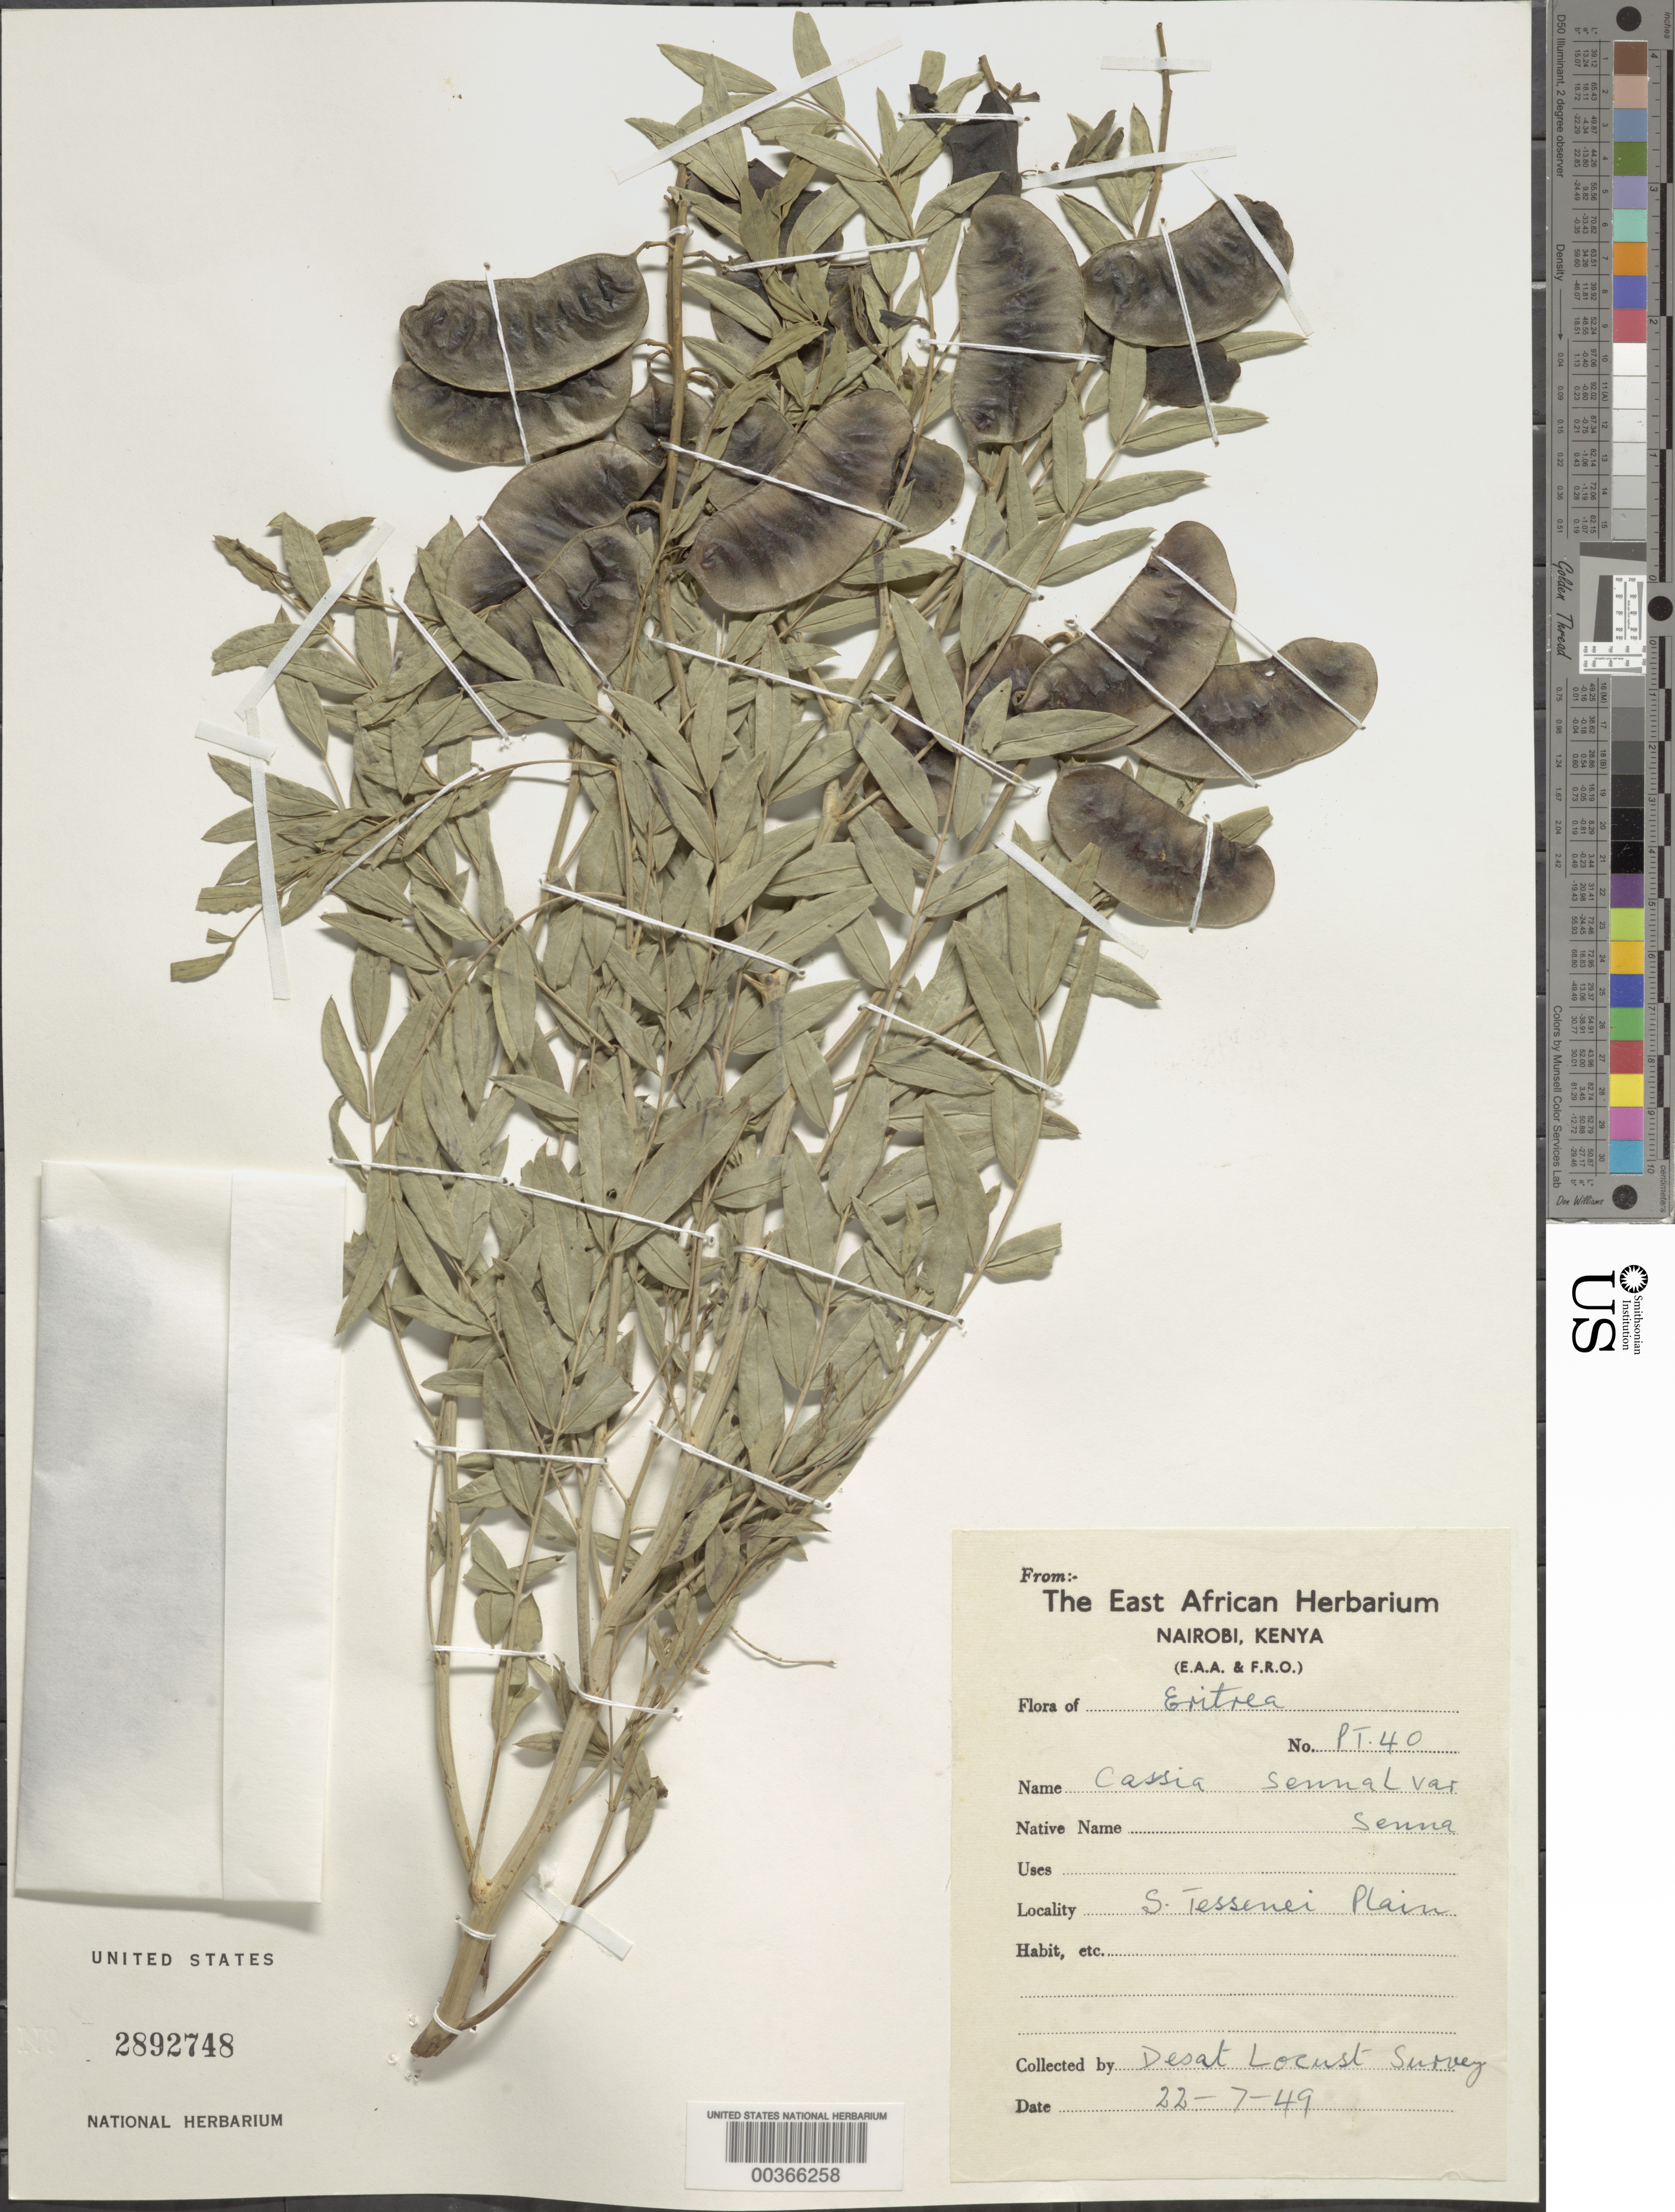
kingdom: Plantae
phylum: Tracheophyta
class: Magnoliopsida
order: Fabales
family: Fabaceae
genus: Senna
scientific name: Senna alexandrina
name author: Mill.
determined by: Strong, Mark T., (BOT), Smithsonian Institution - National Museum of Natural History (UNITED STATES)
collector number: Pt40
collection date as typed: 22 Jul 1949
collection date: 1949-07-22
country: Eritrea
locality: S. tessenei plain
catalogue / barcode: US 2892748